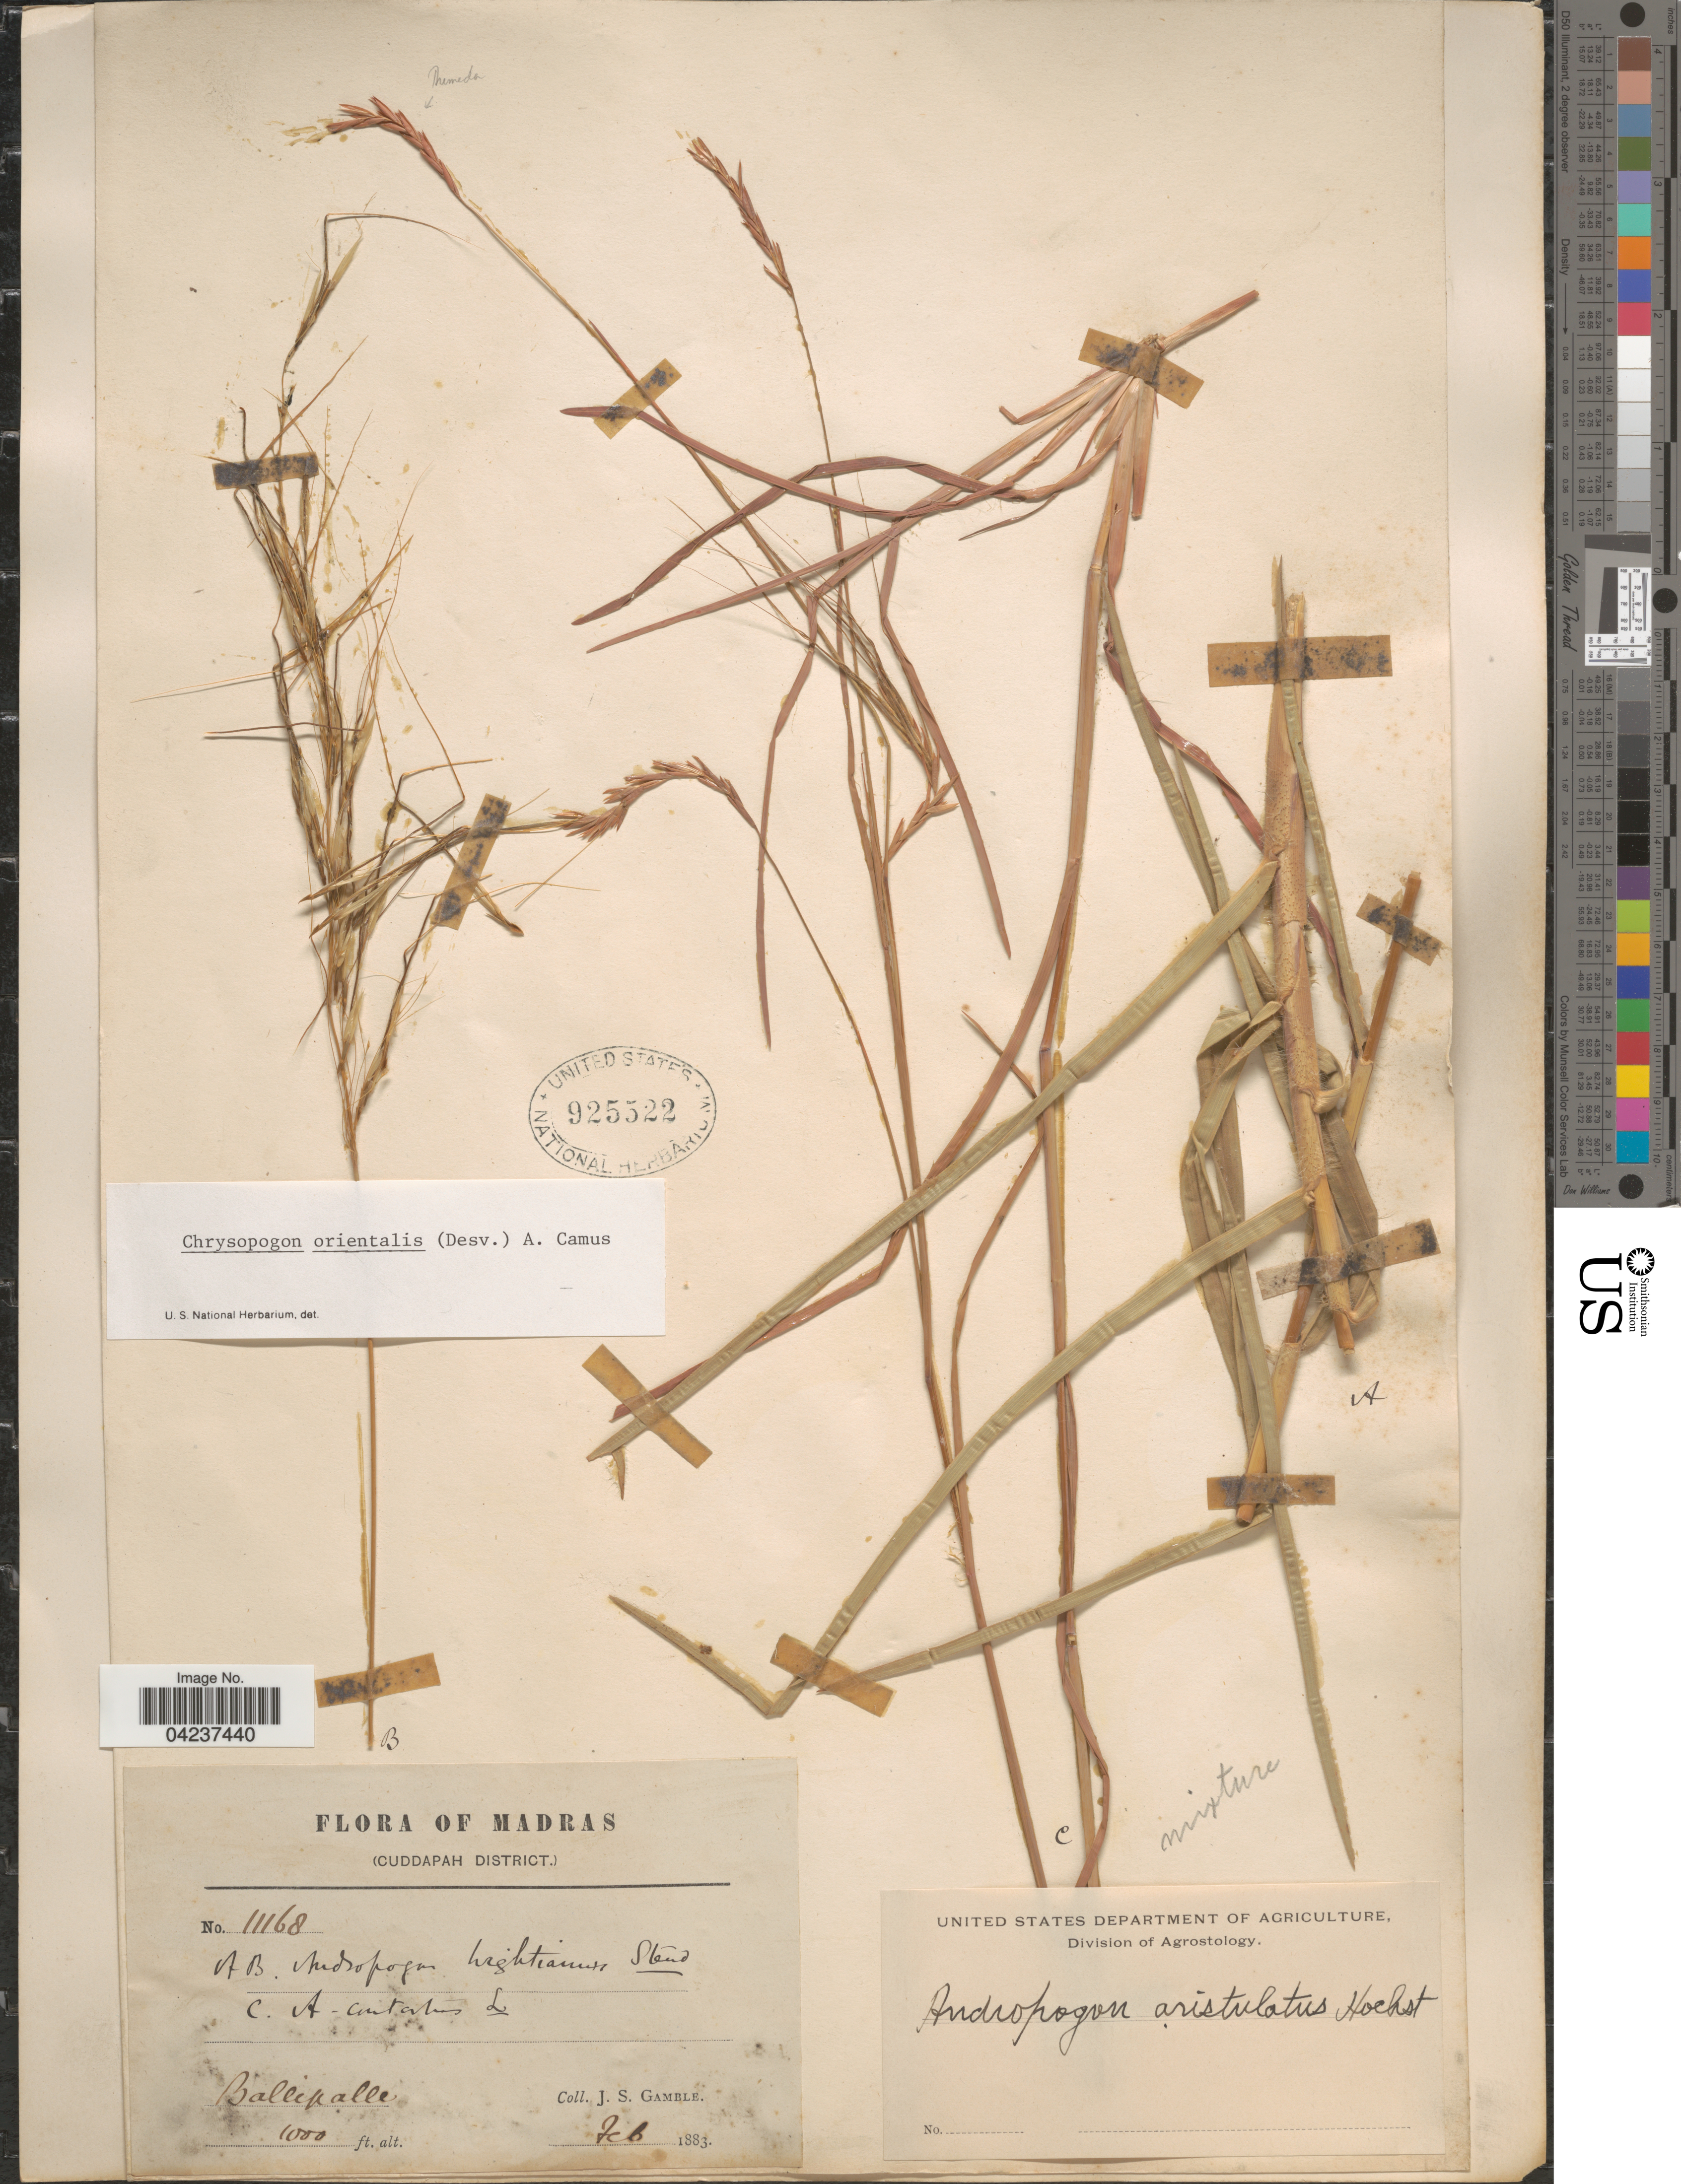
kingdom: Plantae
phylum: Tracheophyta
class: Liliopsida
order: Poales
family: Poaceae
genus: Chrysopogon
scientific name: Chrysopogon orientalis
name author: (Desv.) A. Camus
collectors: J. S. Gamble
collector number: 11168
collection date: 1883-02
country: India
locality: Madras. (Cuddapah District). Ballipalle.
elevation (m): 305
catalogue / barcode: US 925522